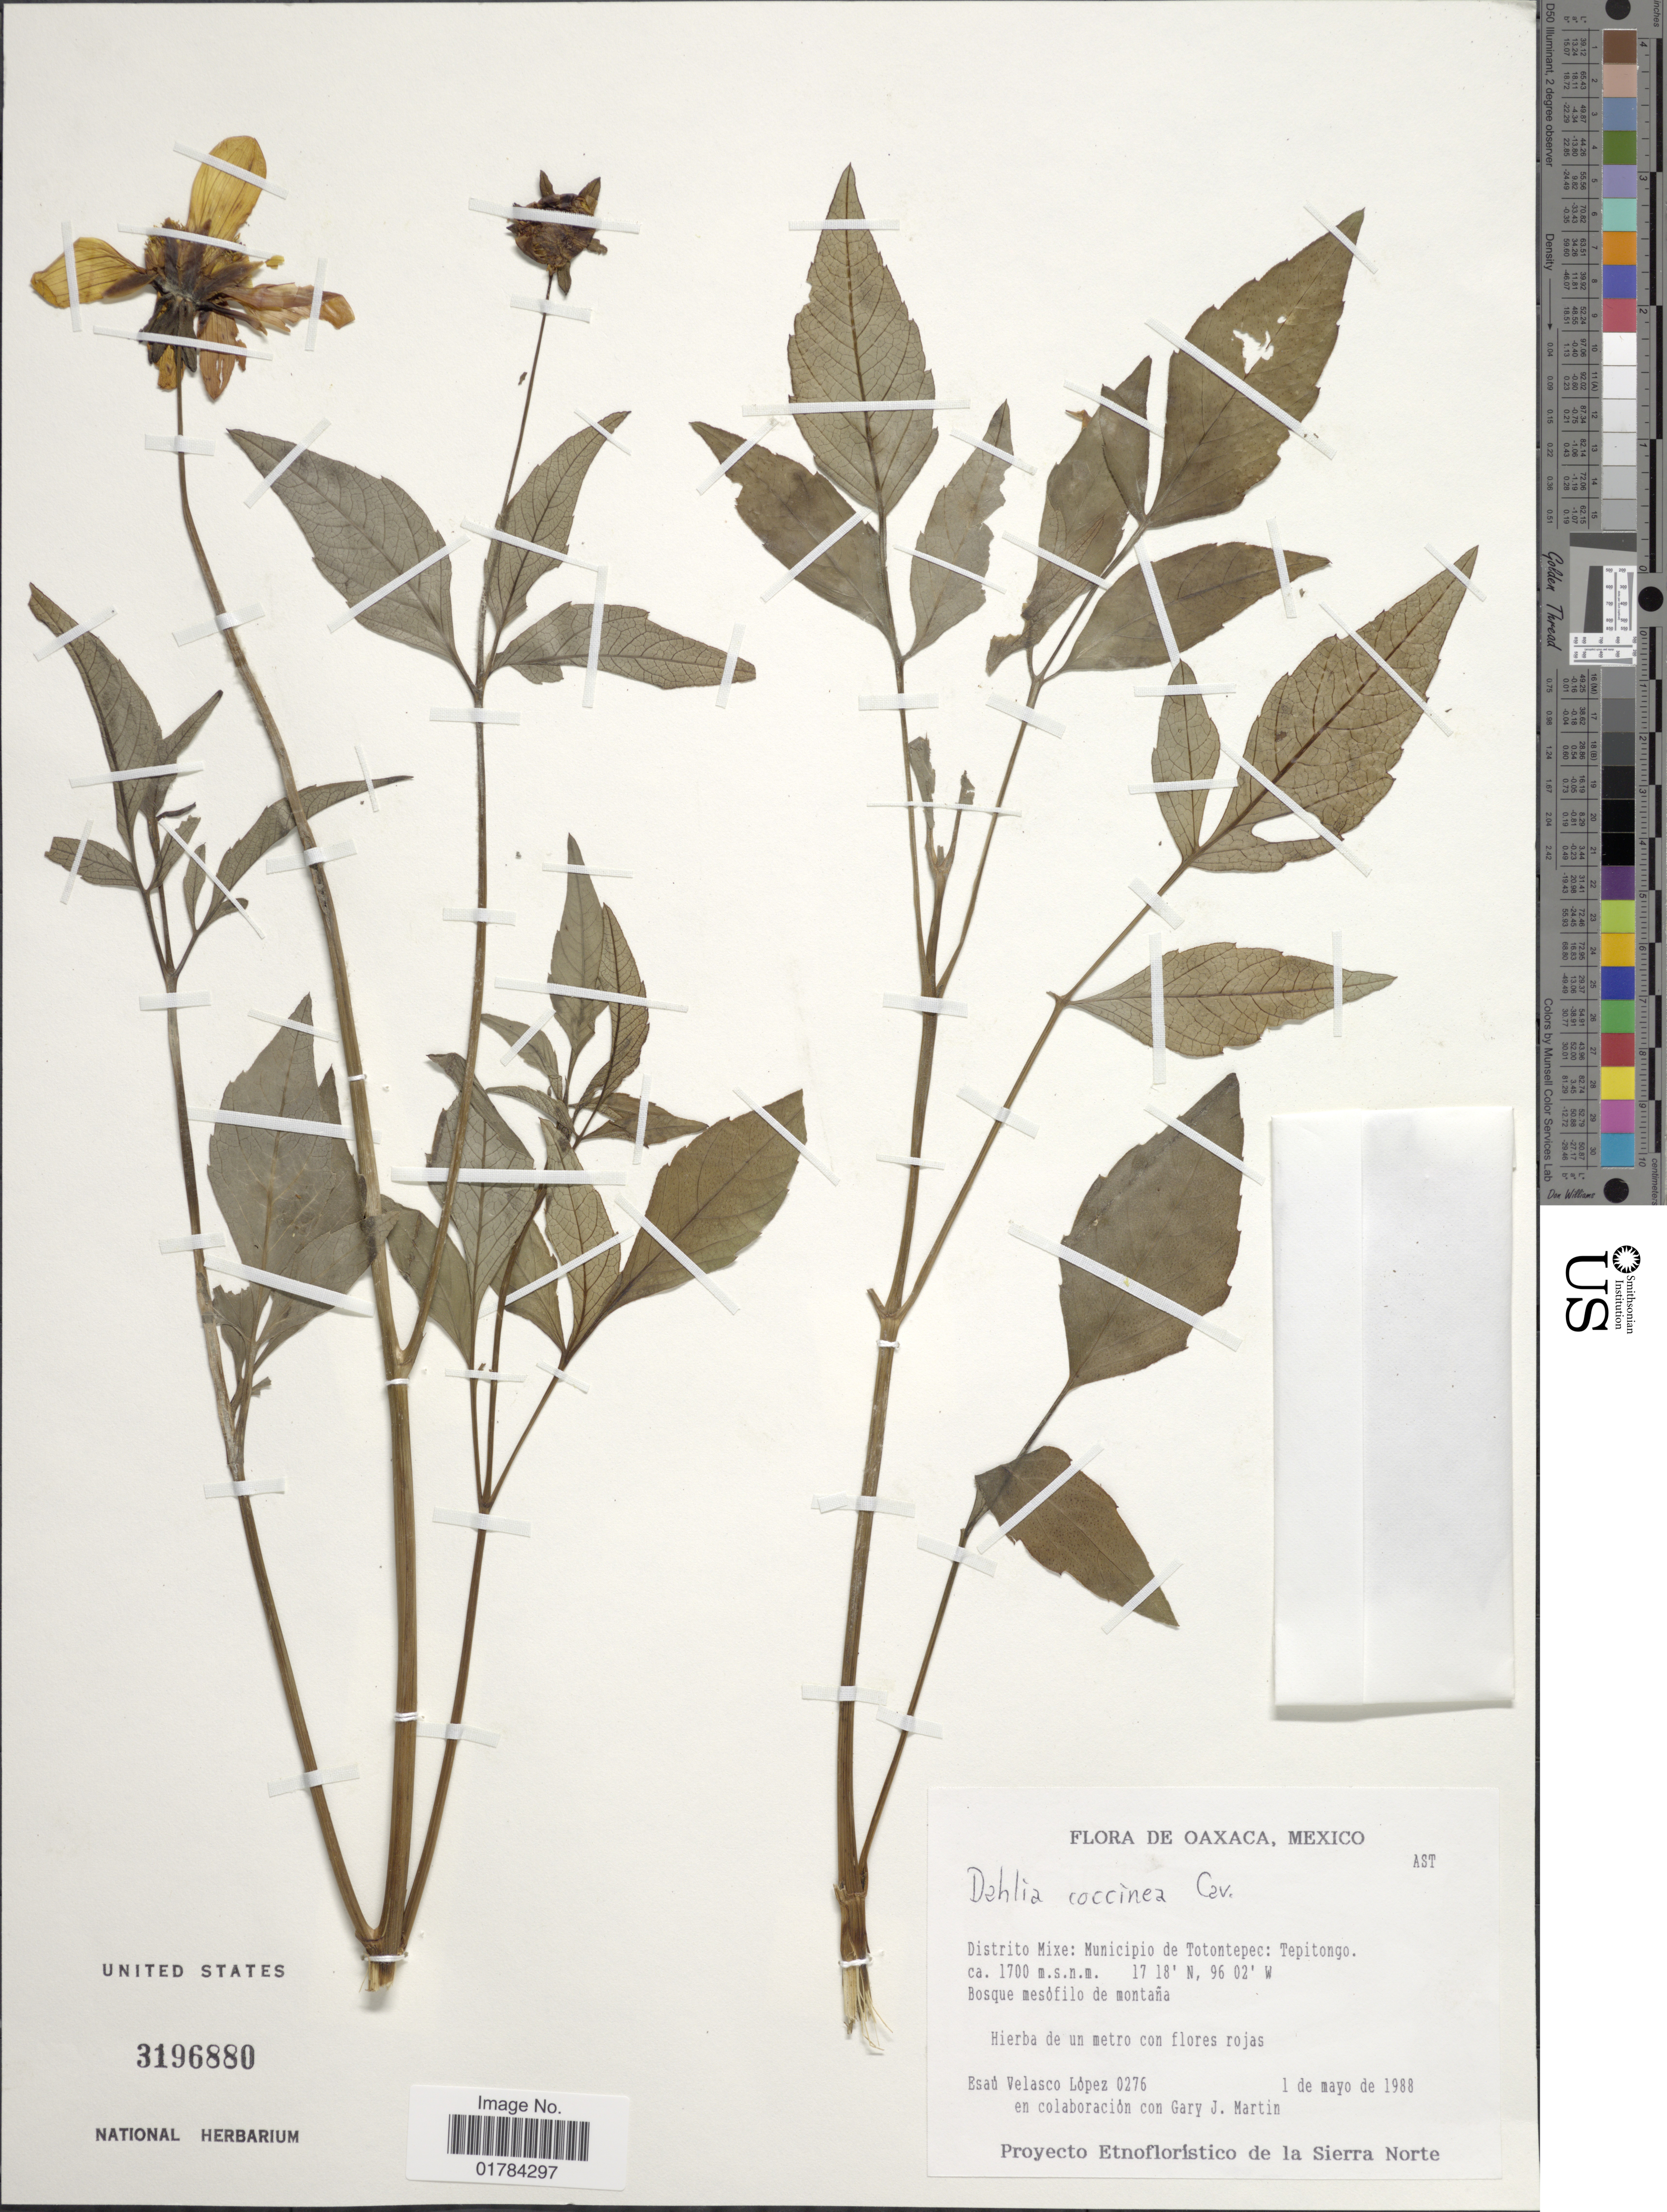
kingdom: Plantae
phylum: Tracheophyta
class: Magnoliopsida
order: Asterales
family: Asteraceae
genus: Dahlia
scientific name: Dahlia coccinea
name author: Cav.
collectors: E. López & G. J. Martin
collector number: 0276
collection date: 1988-05-01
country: Mexico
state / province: Oaxaca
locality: Distrito Mixe: Municipio de Totontepec: Tepitongo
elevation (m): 1700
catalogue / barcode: US 3196880